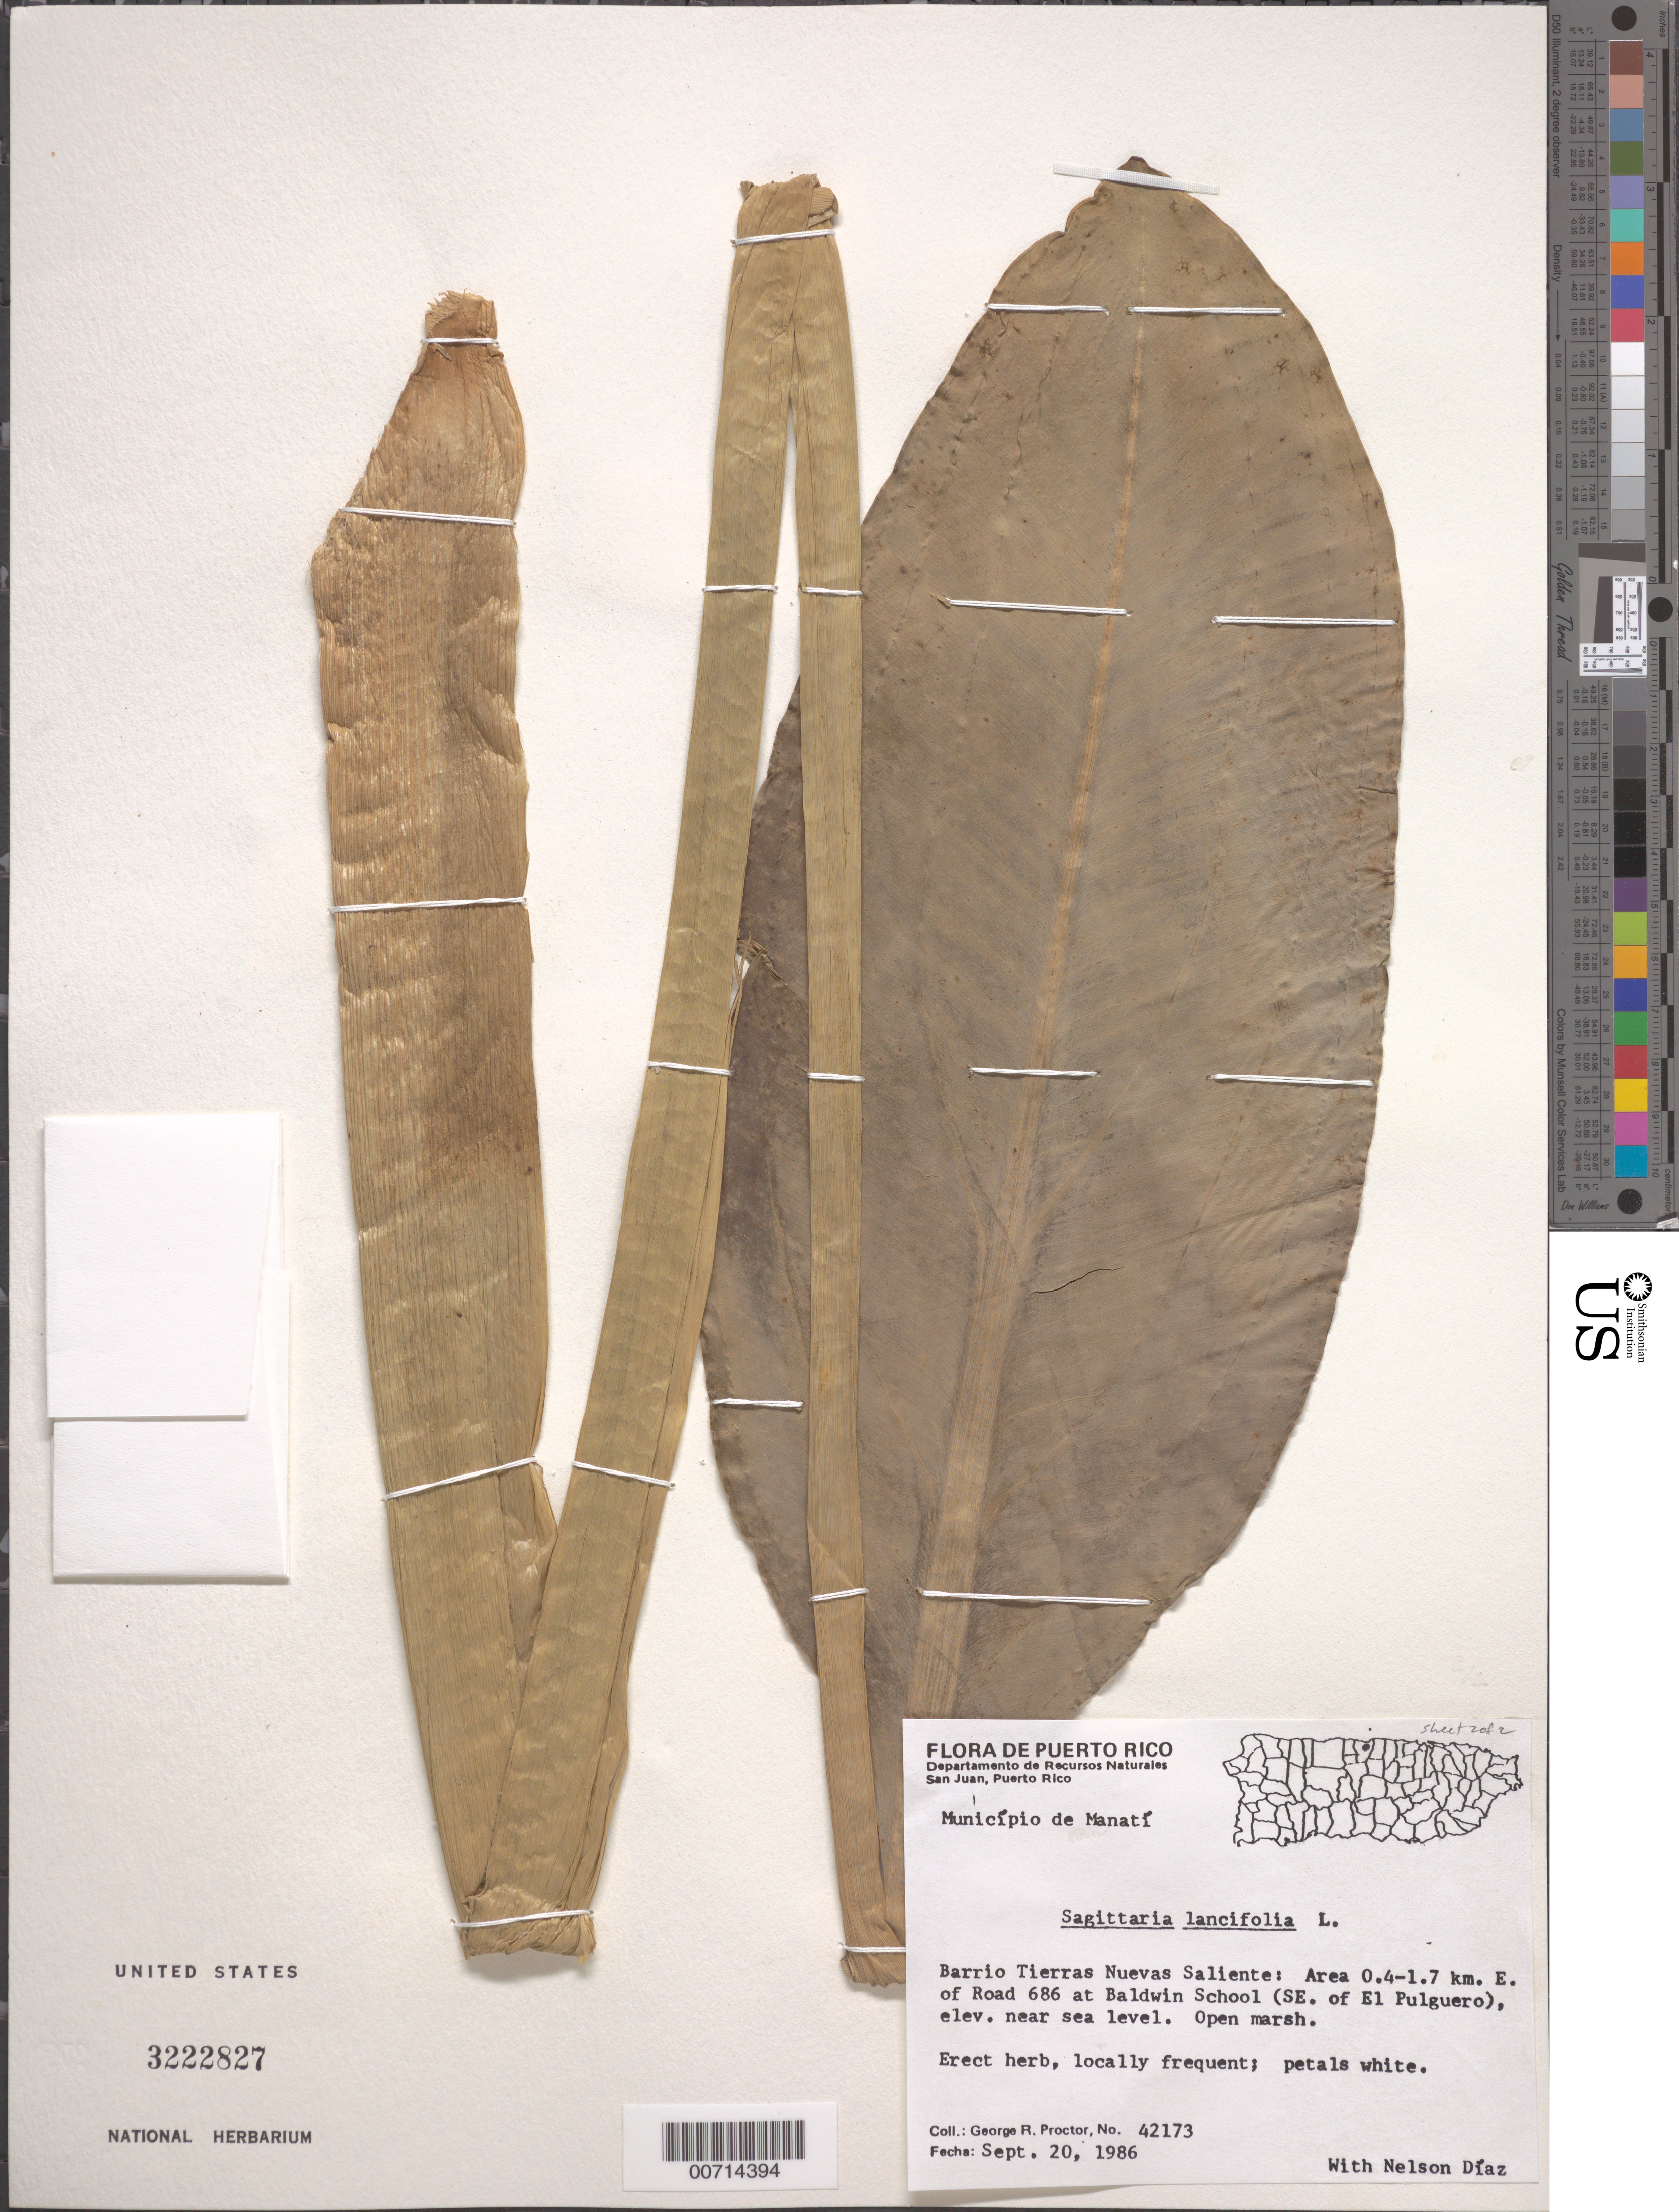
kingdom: Plantae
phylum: Tracheophyta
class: Liliopsida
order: Alismatales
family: Alismataceae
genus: Sagittaria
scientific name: Sagittaria lancifolia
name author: L.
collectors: G. R. Proctor & N. Diaz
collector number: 42173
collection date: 1986-09-20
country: Puerto Rico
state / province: Manati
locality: Município de Manatí. Barrio Tierras Nuevas Saliente: Area 0.4-1.7 km. E. of Road 686 at Baldwin School (SE. of El Pulguero).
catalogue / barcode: US 3222827